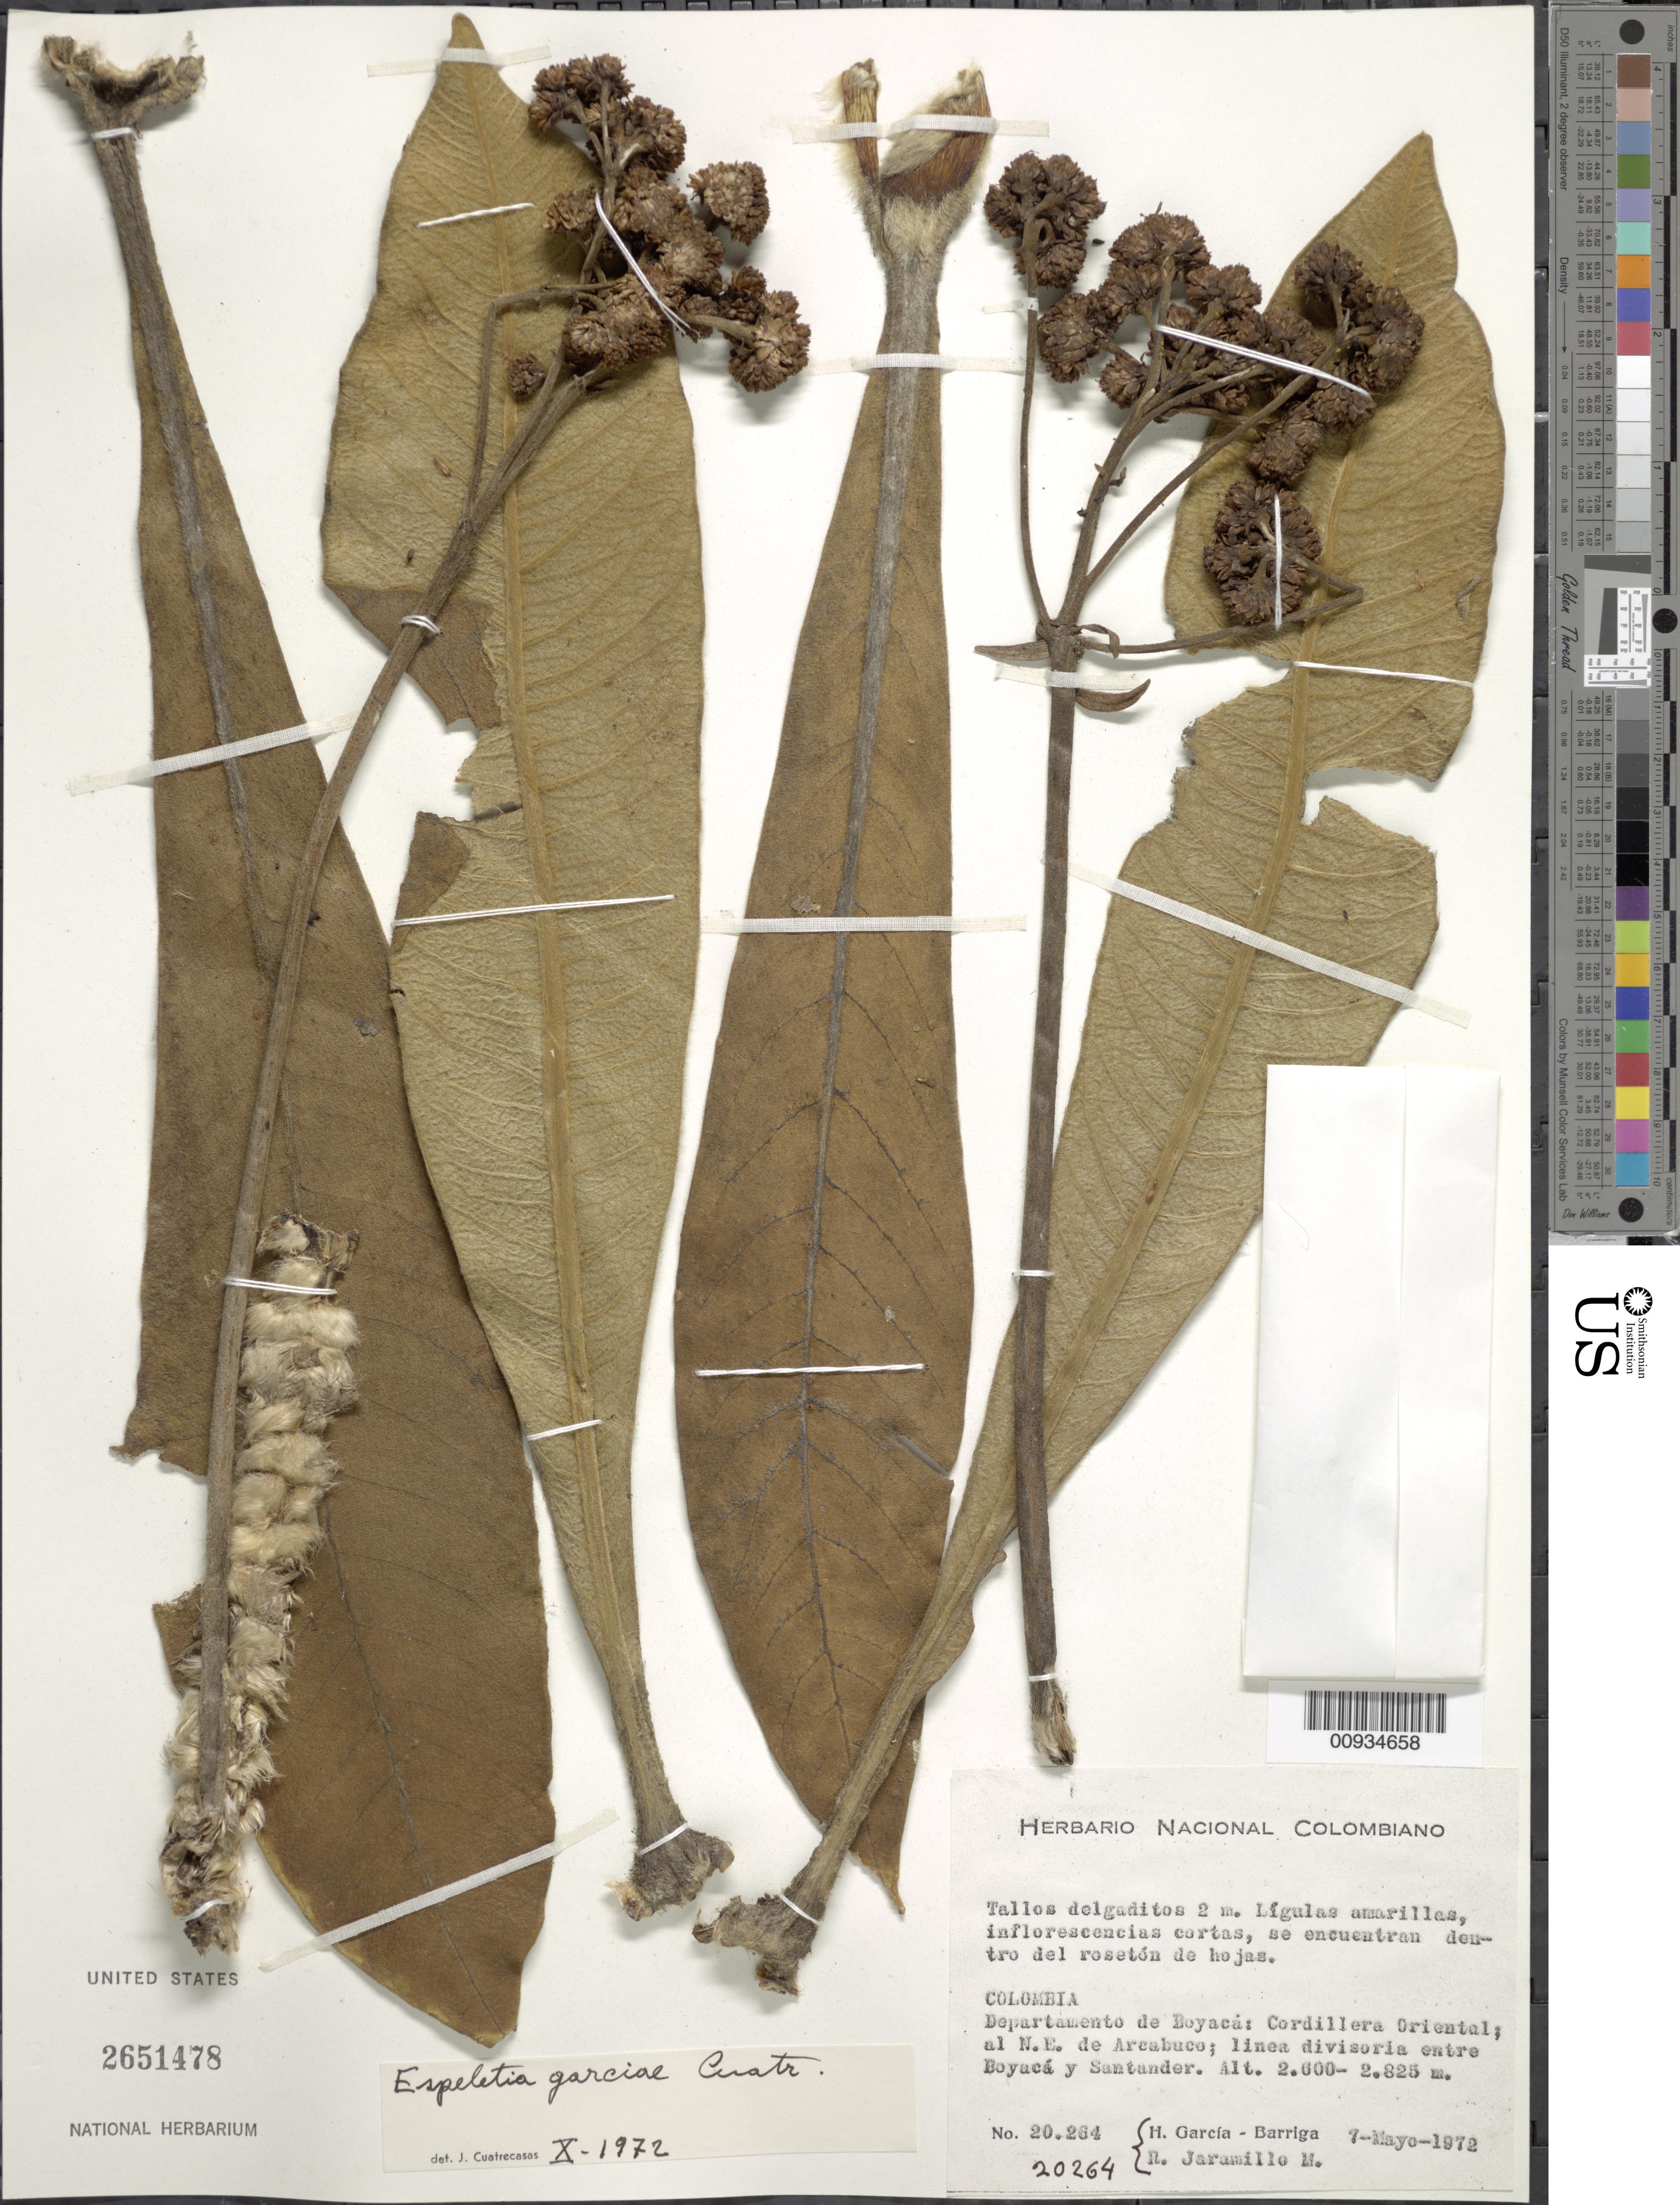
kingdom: Plantae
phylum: Tracheophyta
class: Magnoliopsida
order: Asterales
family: Asteraceae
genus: Espeletiopsis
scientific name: Espeletiopsis garciae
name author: (Cuatrec.) Cuatrec.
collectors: H. García Barriga & R. Jaramillo M.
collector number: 20264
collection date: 1972-05-07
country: Colombia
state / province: Boyacá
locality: Departamento de Boyacá: Cordillera Oriental; al N. E. de Arcabuco; linea divisioria entre Boyacá y Santander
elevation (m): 2600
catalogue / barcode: US 2651478